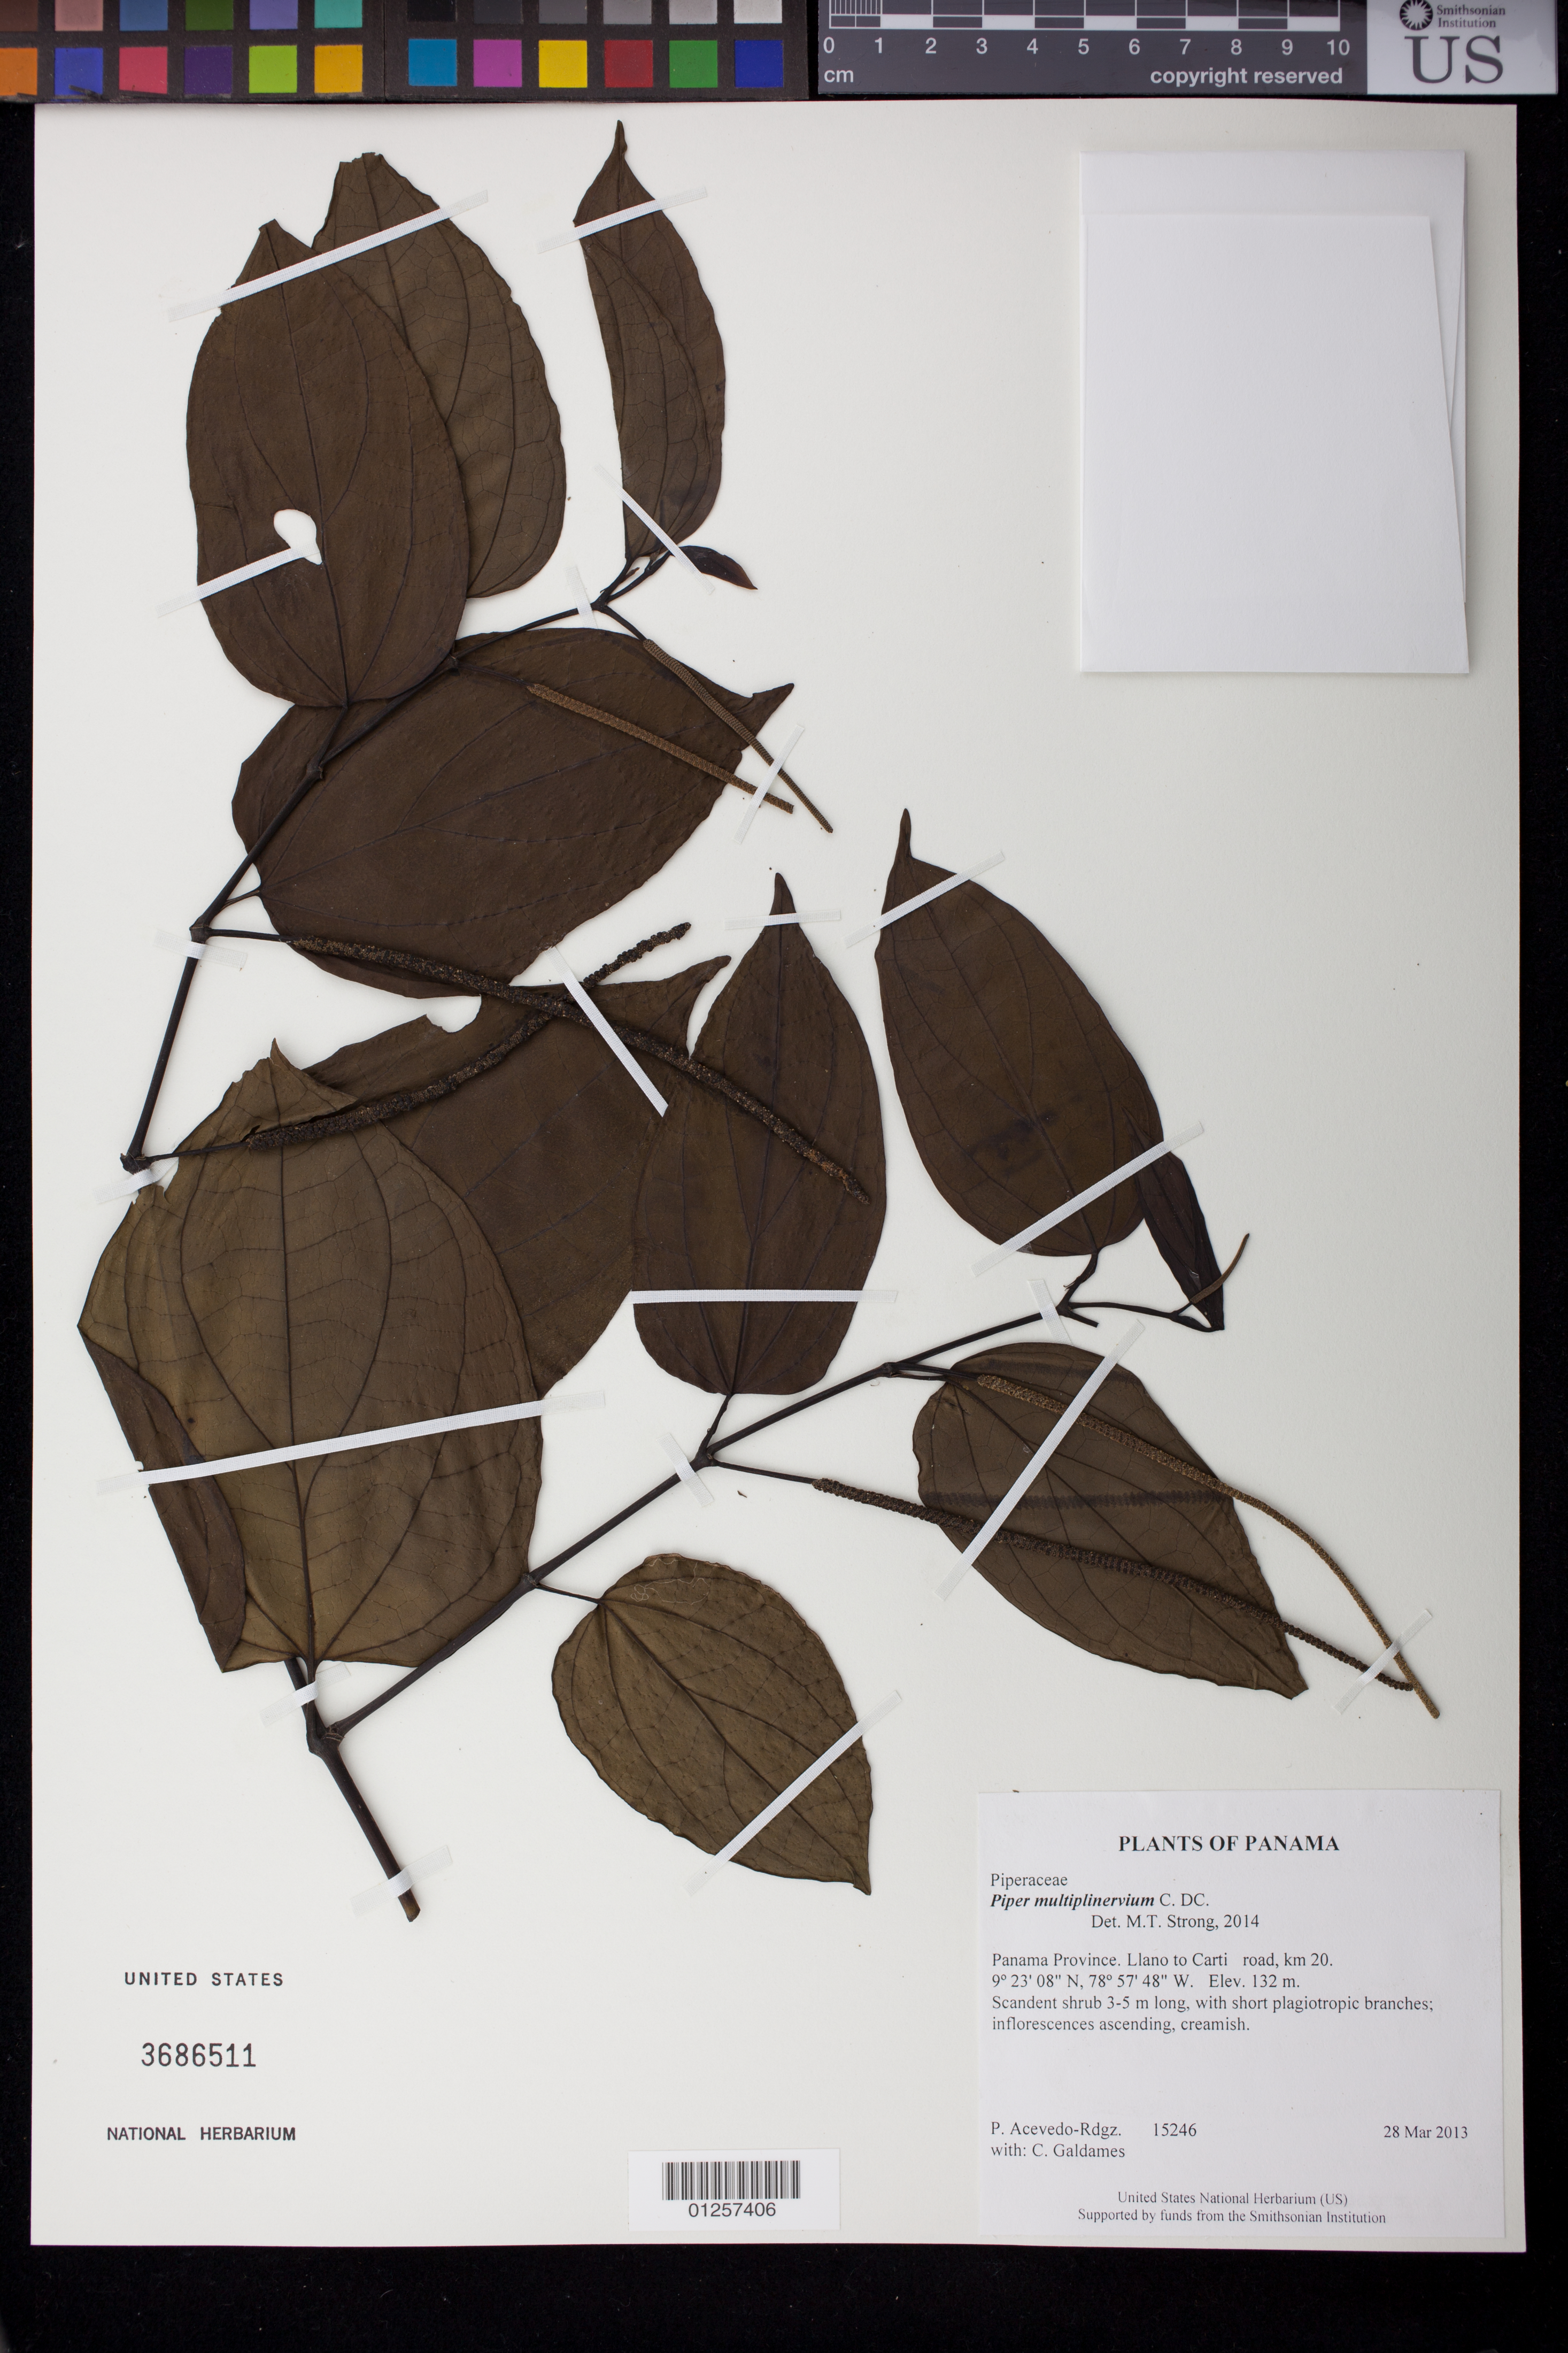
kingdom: Plantae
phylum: Tracheophyta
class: Magnoliopsida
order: Piperales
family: Piperaceae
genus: Piper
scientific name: Piper multiplinervium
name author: C. DC.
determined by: Strong, M. T., (US), Smithsonian Institution - National Museum of Natural History (UNITED STATES)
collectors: P. Acevedo-Rodr. & C. Galdames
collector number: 15246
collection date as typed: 28 Mar 2013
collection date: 2013-03-28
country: Panama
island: Panama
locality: Llano to Carti road, km 20.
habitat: Remnant moist forest along road.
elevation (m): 132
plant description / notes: US, PMA, NY, MO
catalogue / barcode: US 3686511